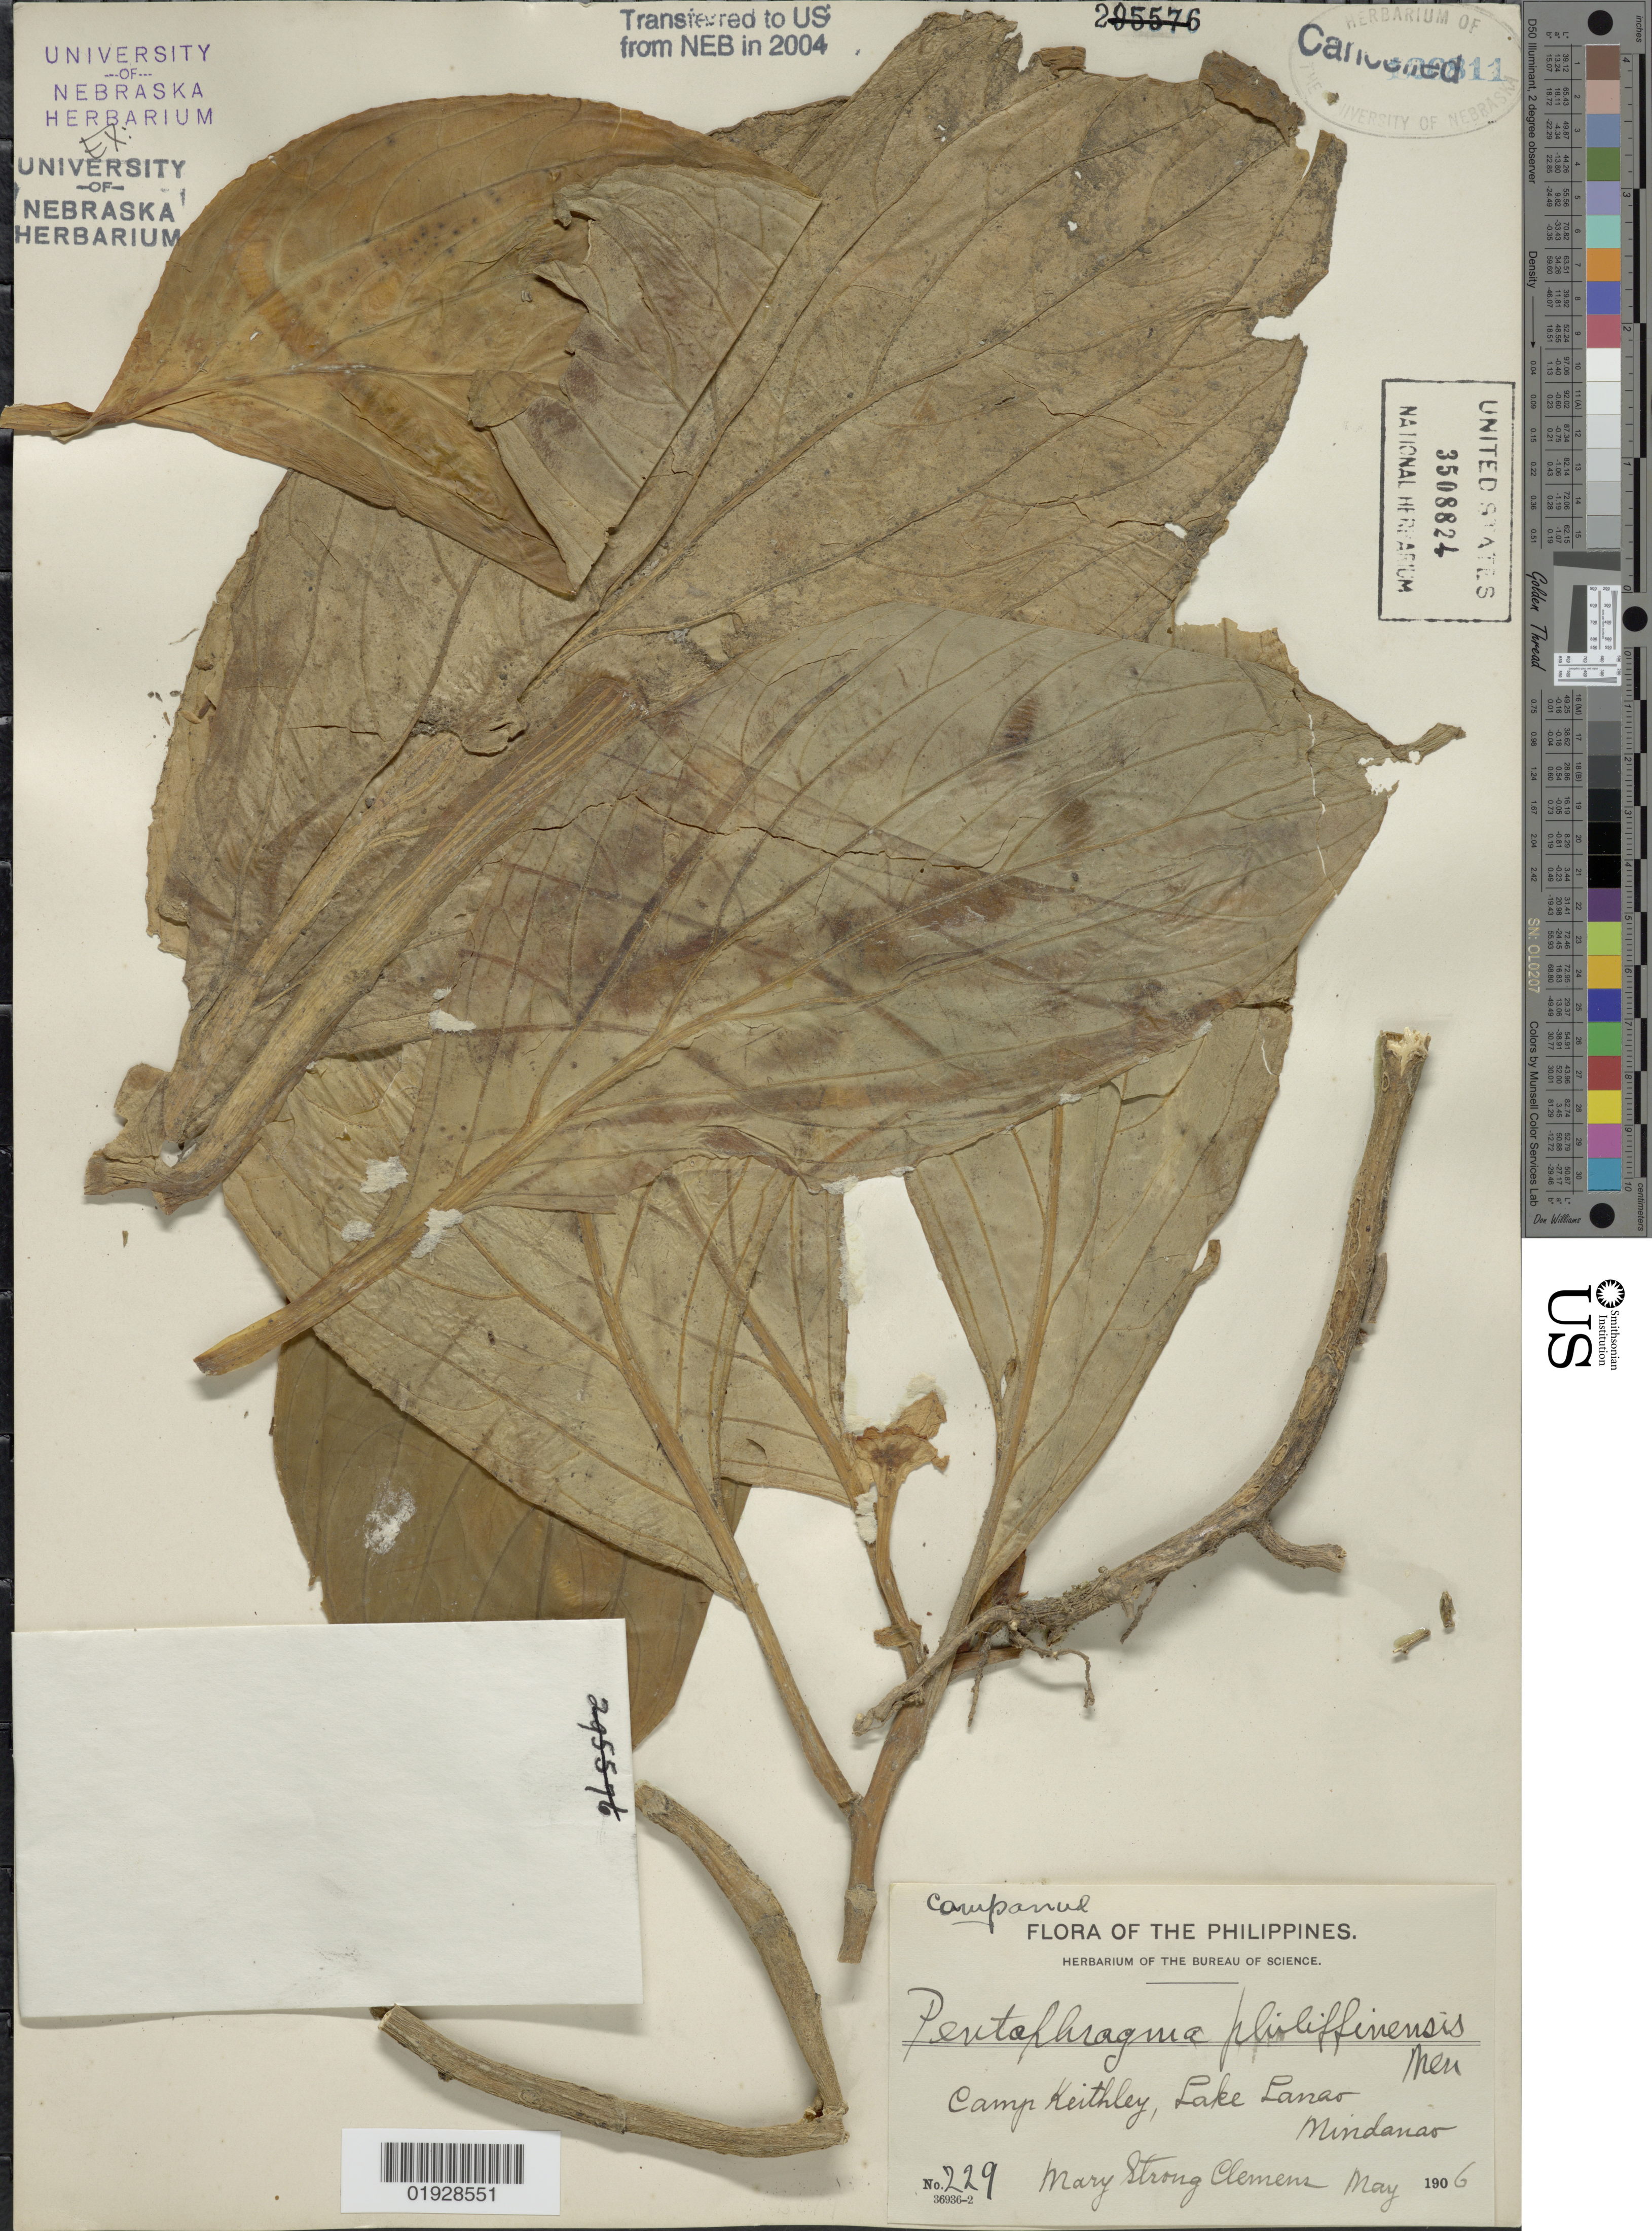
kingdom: Plantae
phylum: Tracheophyta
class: Magnoliopsida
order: Asterales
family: Pentaphragmataceae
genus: Pentaphragma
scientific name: Pentaphragma philippinensis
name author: Merr.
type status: Isosyntype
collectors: M. S. Clemens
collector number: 229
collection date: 1906-05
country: Philippines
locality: Camp Keithley, Lake Lanao, Mindanao.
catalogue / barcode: US 3508824